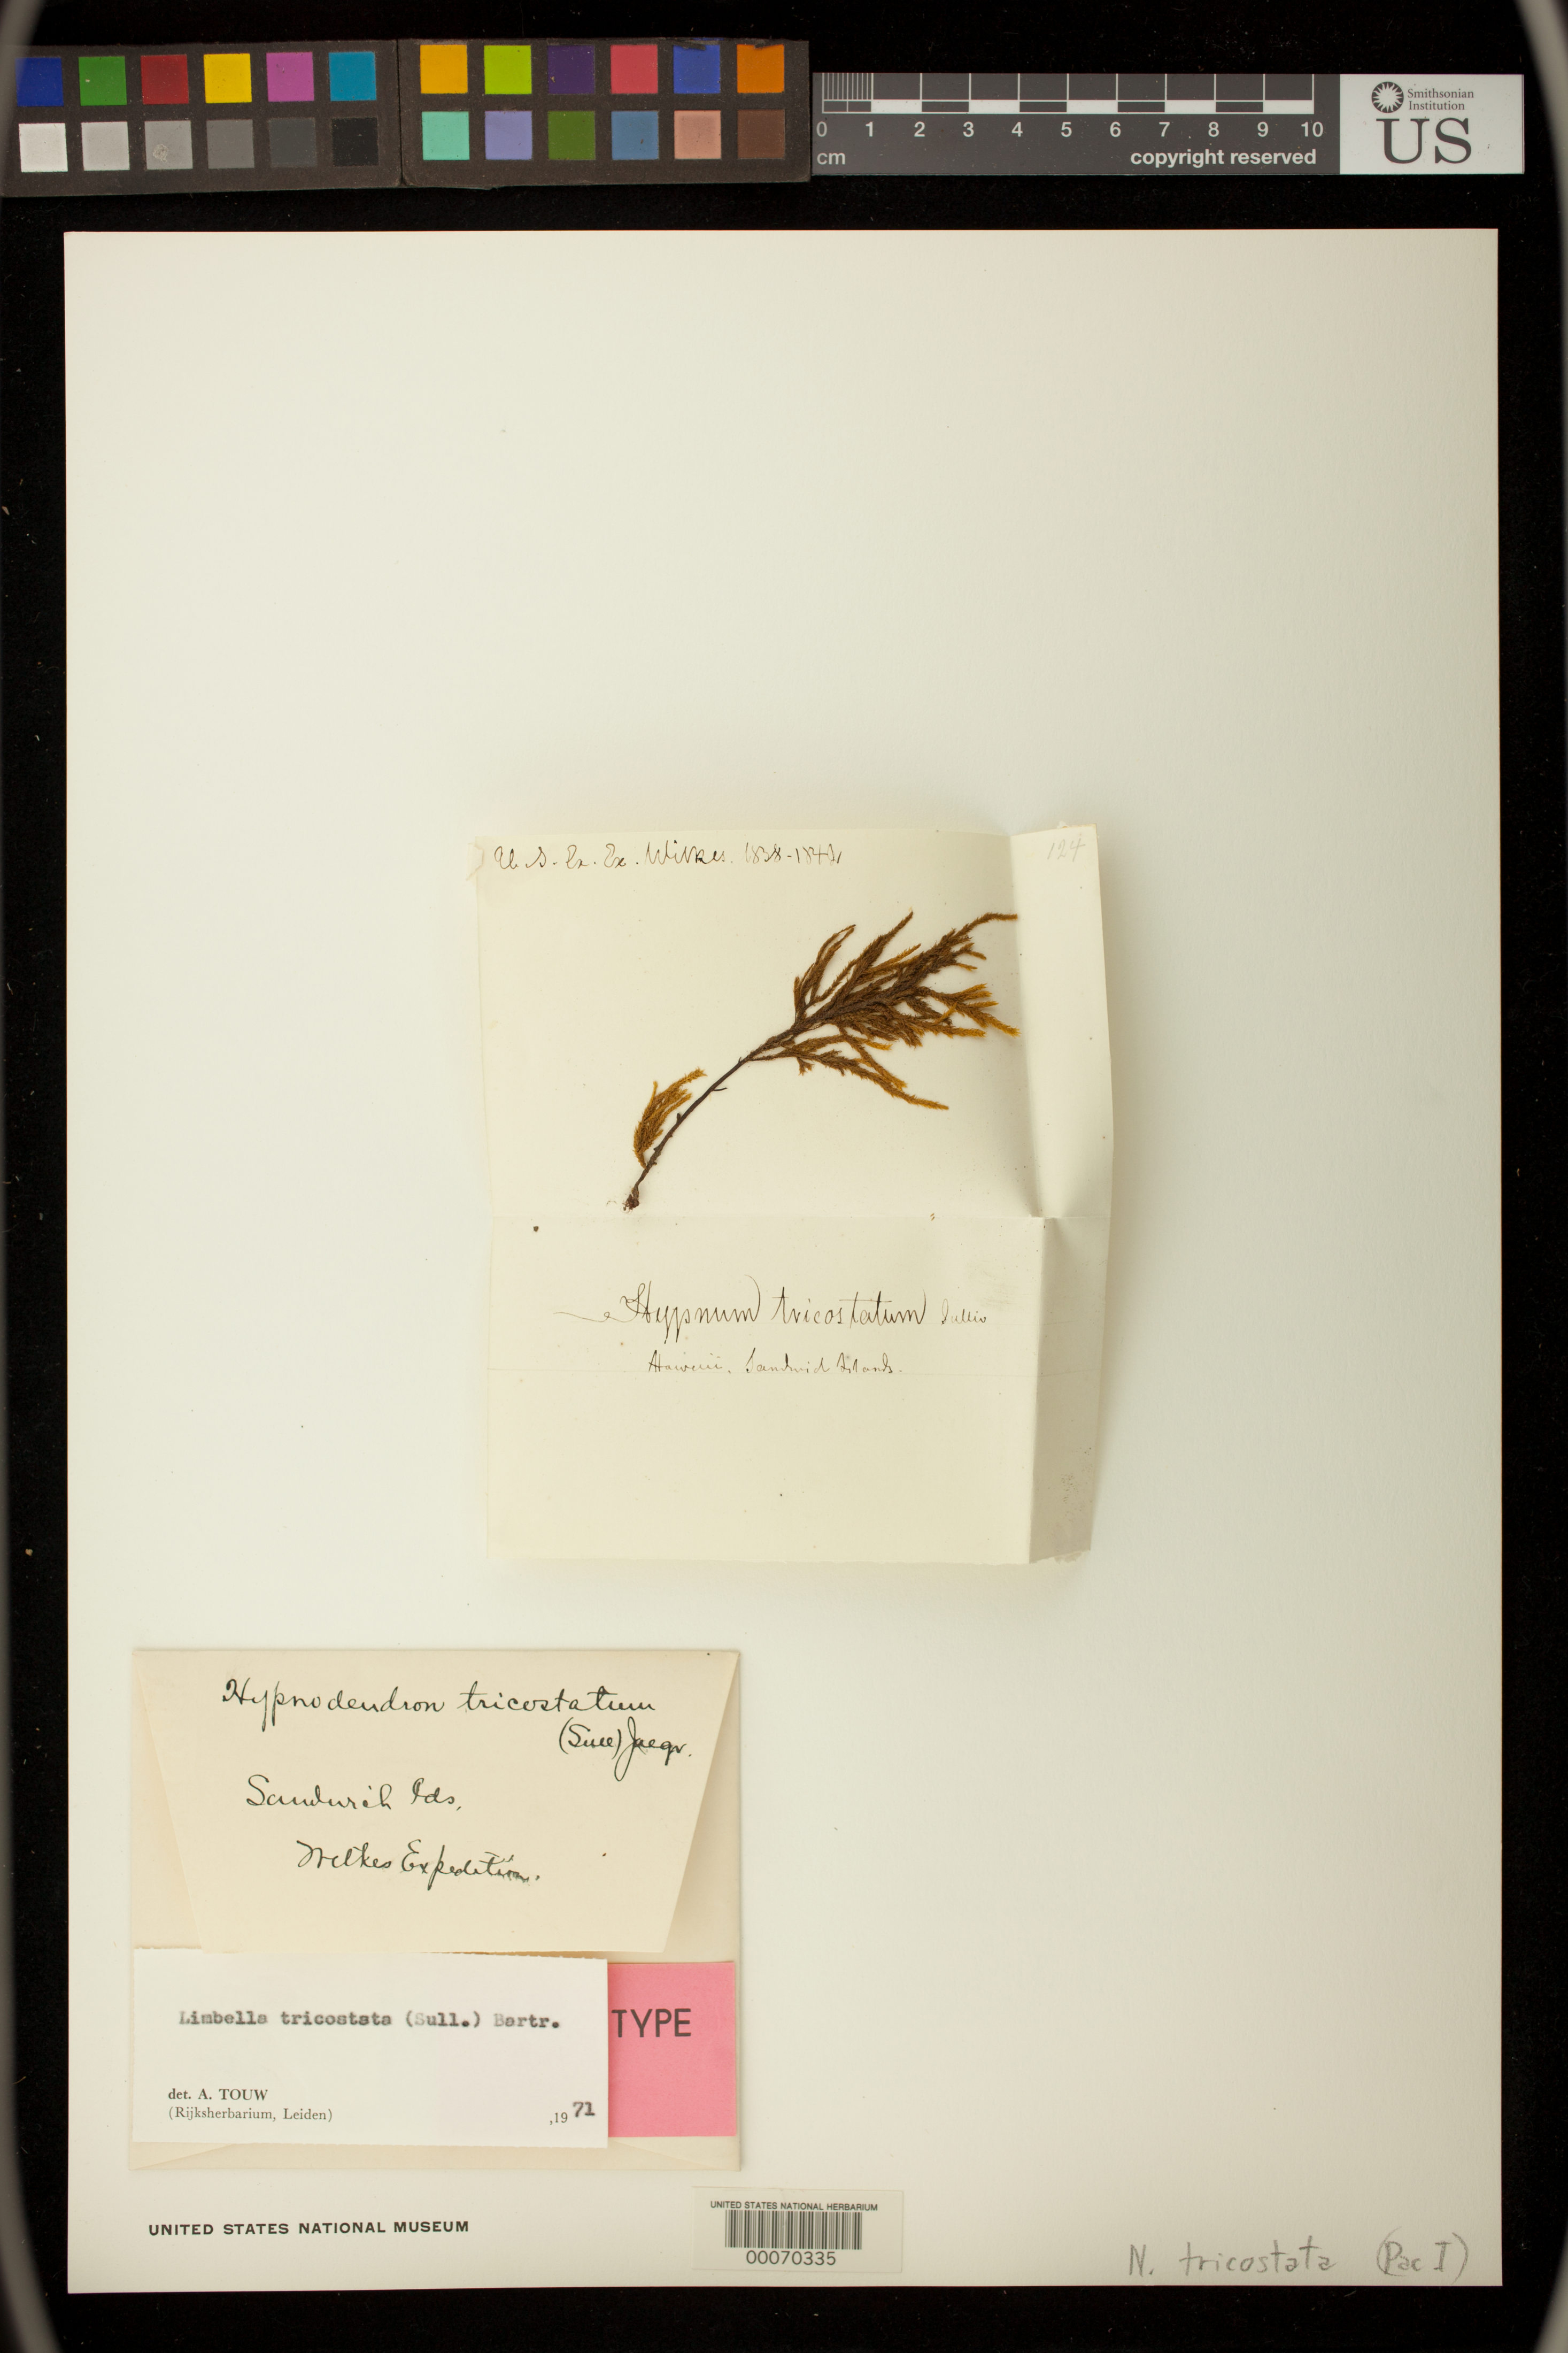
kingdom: Plantae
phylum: Bryophyta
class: Bryopsida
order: Hypnales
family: Neckeraceae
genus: Neckera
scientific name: Neckera tricostata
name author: Sull.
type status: Holotype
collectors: Wilkes Explor. Exped.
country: United States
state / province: Hawaii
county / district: Maui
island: Maui